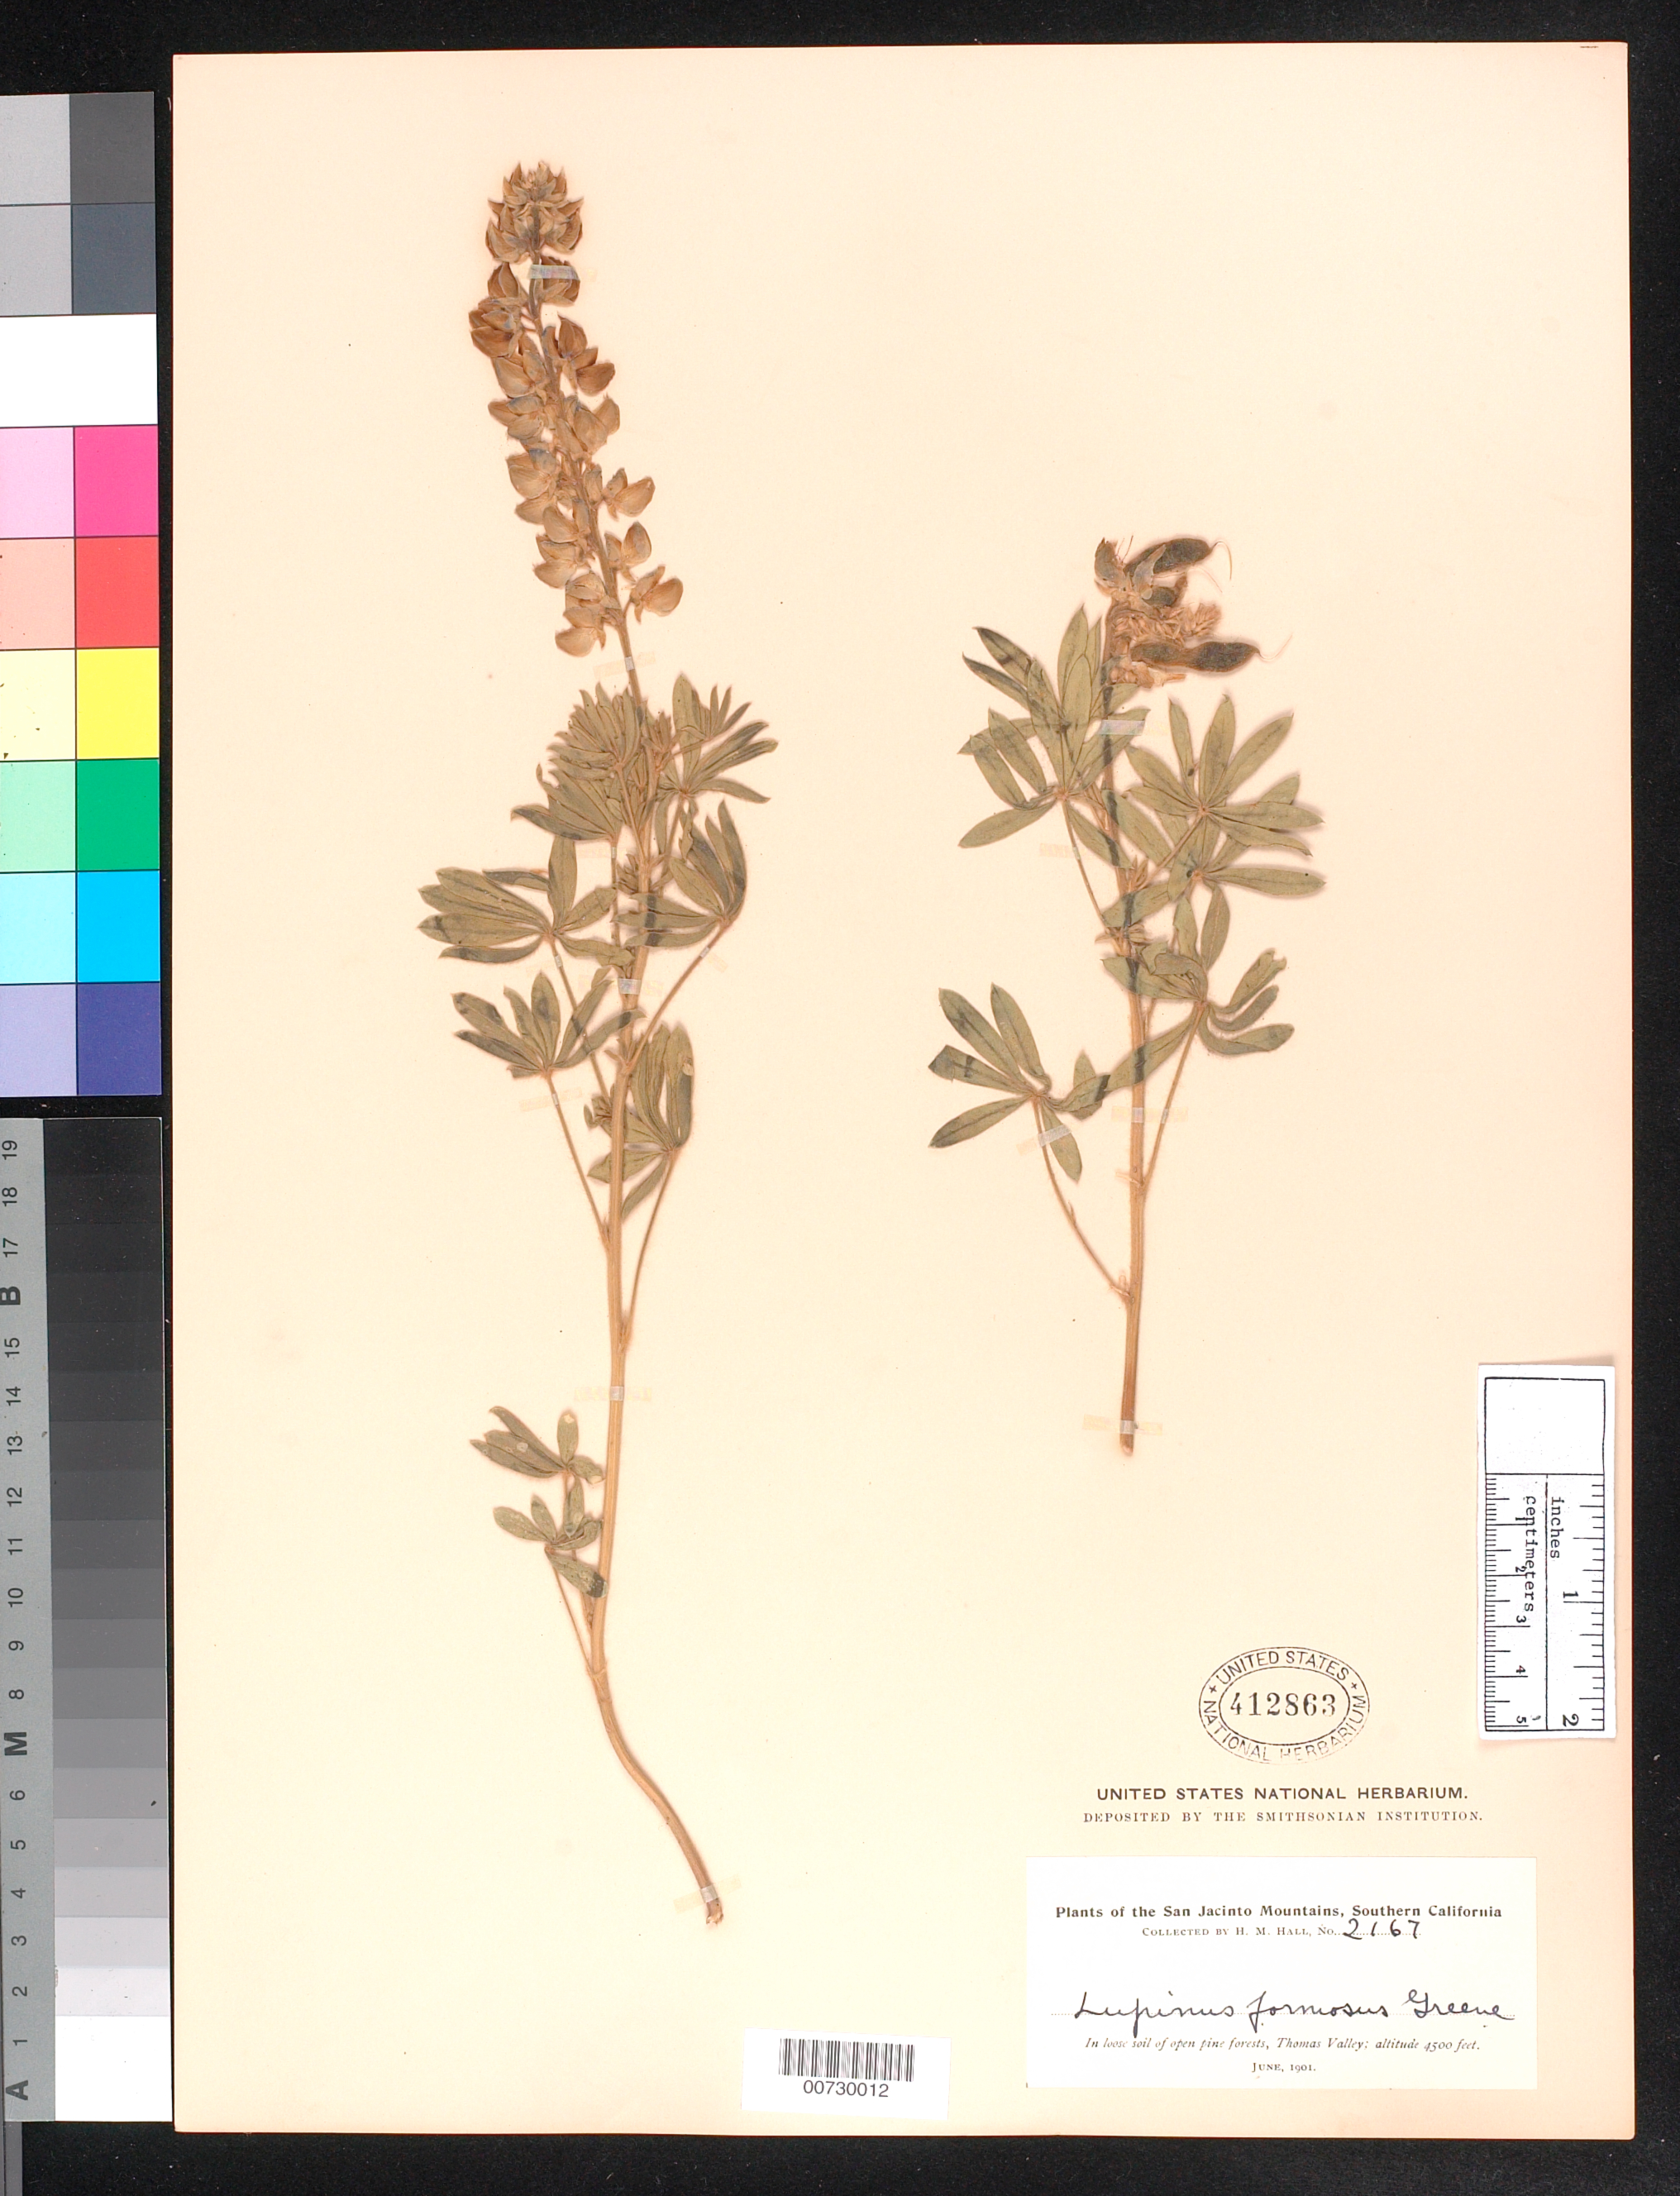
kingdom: Plantae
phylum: Tracheophyta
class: Magnoliopsida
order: Fabales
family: Fabaceae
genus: Lupinus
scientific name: Lupinus formosus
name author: Greene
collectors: H. M. Hall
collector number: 2167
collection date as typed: Jun 1901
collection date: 1901-06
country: United States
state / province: California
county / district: Riverside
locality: In loose soil of open pine forest, Thomas Valley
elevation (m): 1372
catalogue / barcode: US 412863